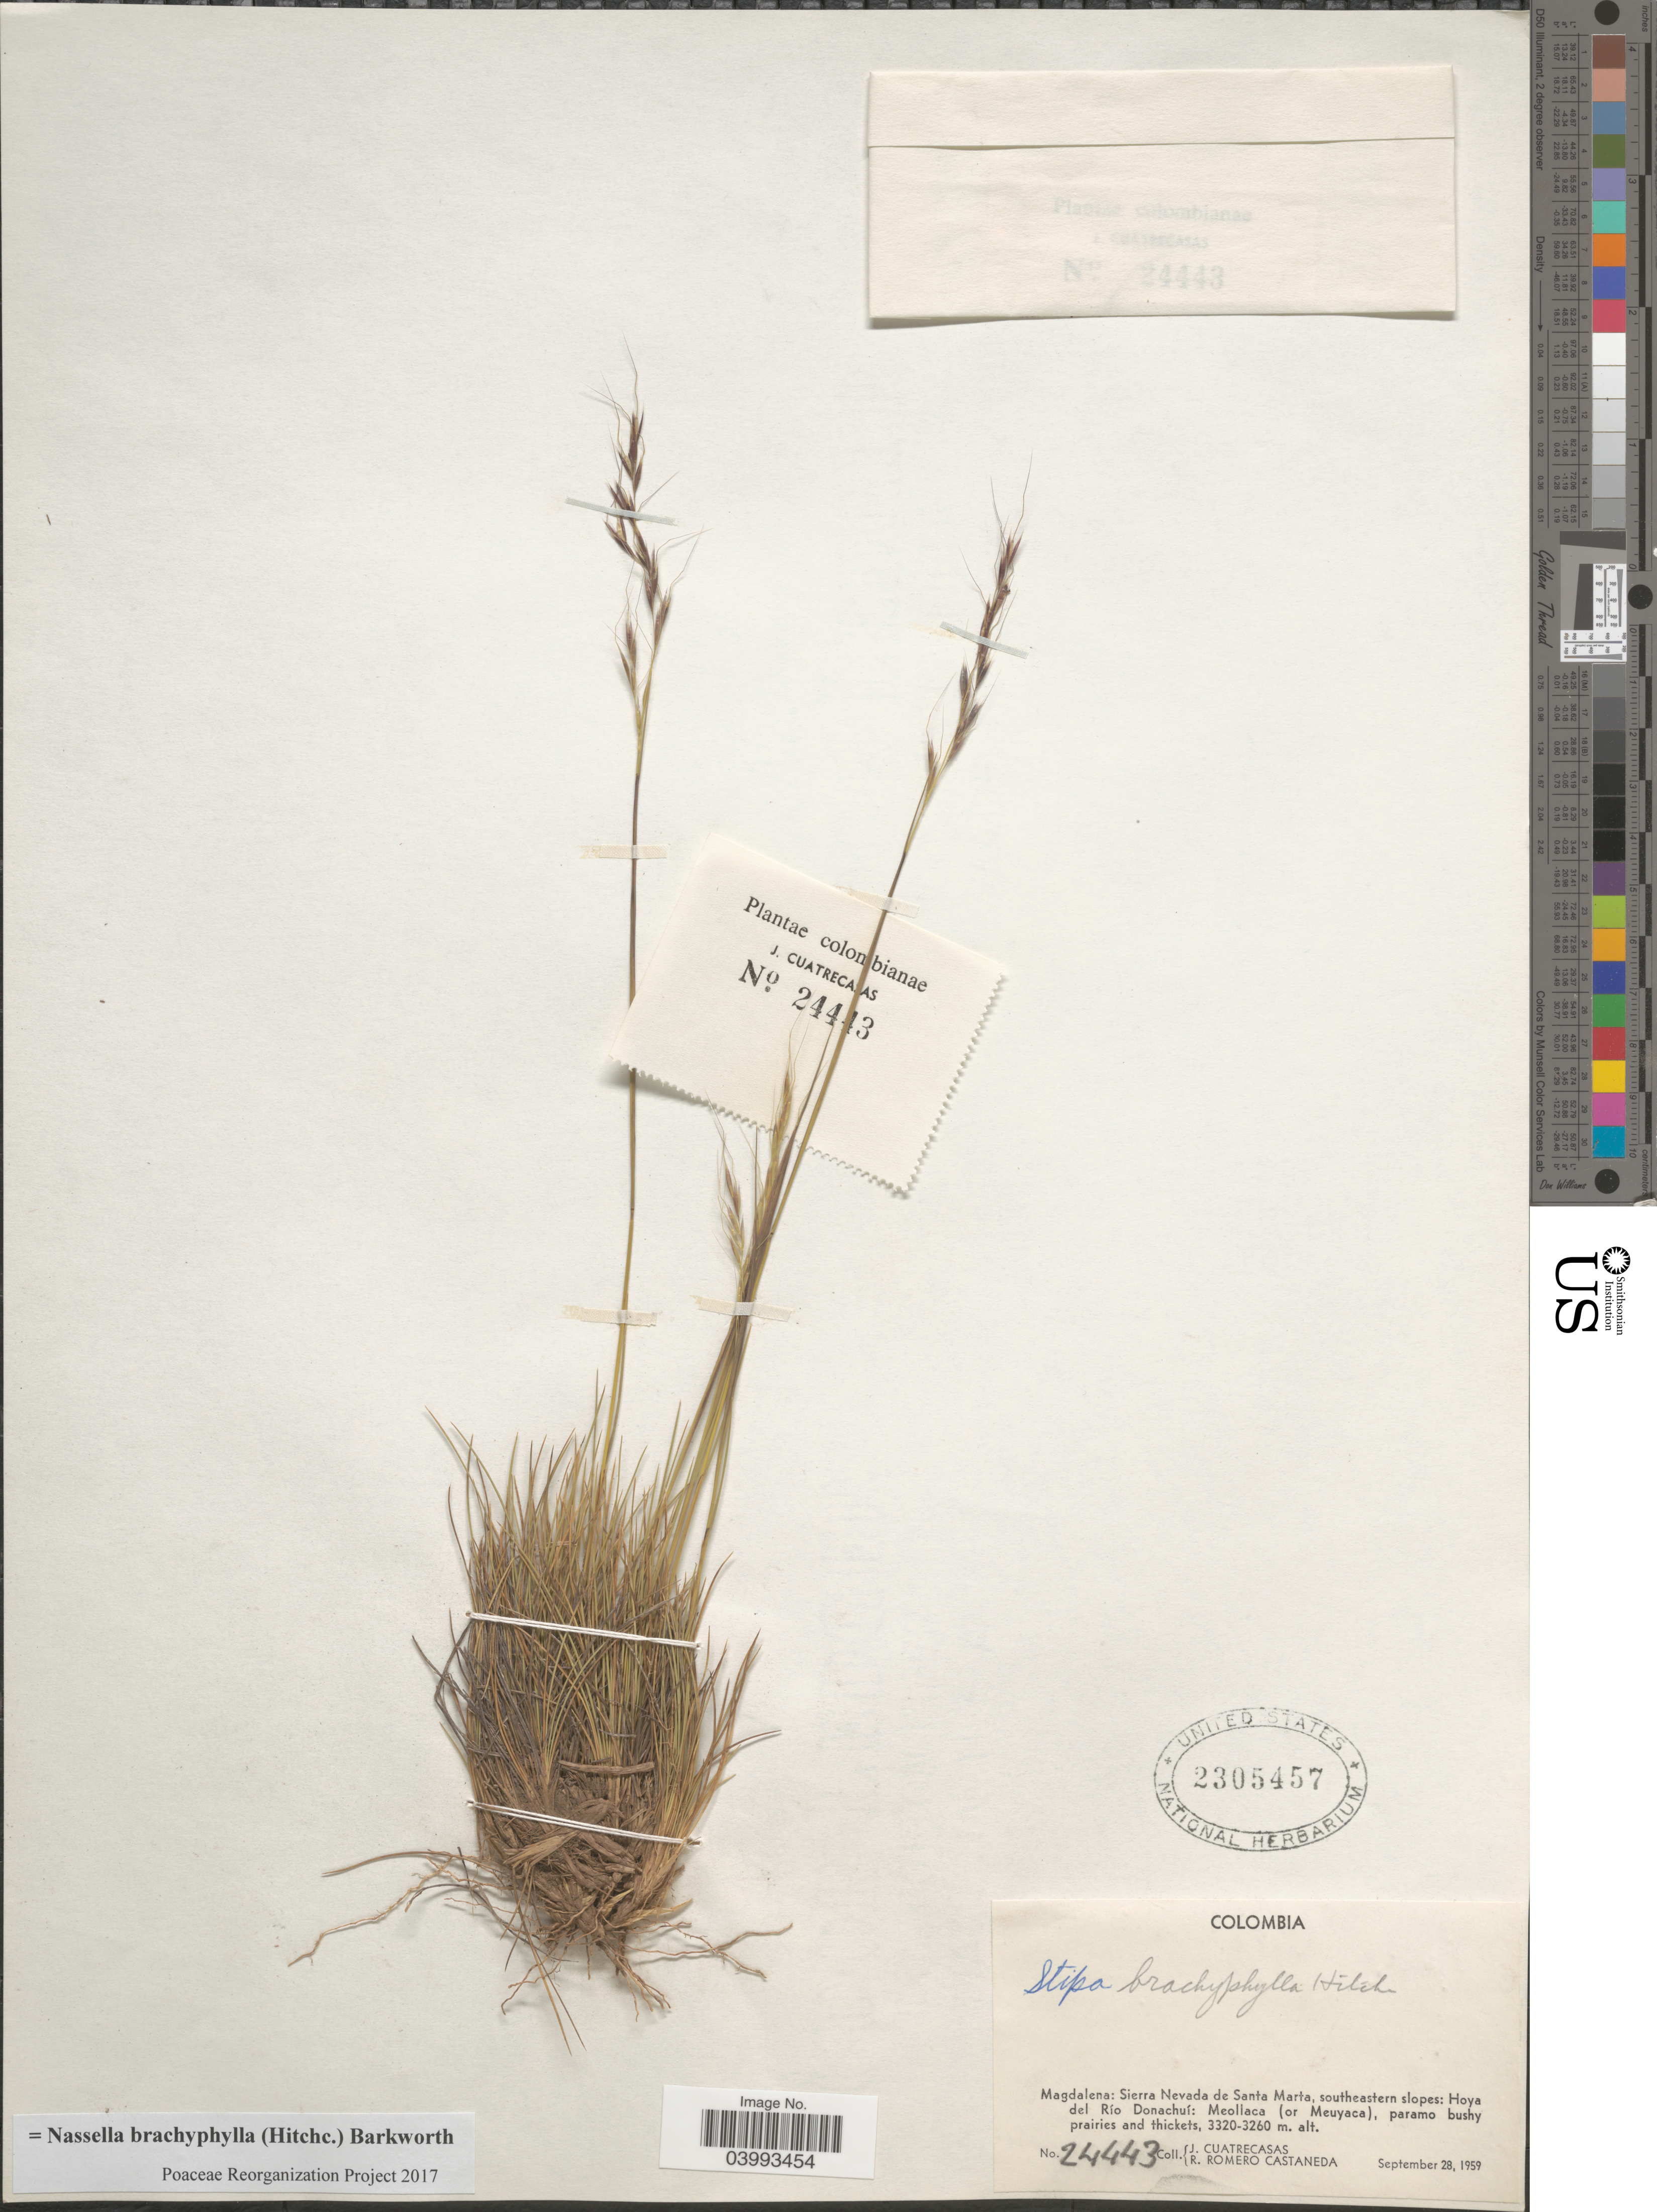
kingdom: Plantae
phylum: Tracheophyta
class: Liliopsida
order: Poales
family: Poaceae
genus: Nassella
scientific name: Nassella brachyphylla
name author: (Hitchc.) Barkworth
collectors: J. Cuatrecasas & R. Romero Castañeda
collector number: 24443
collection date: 1959-09-28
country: Colombia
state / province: Magdalena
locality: Sierra Nevada de Santa Marta, southeastern slopes: Hoya del Río Donachuí: Meollaca (or Meuyaca).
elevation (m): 3260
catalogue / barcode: US 2305457